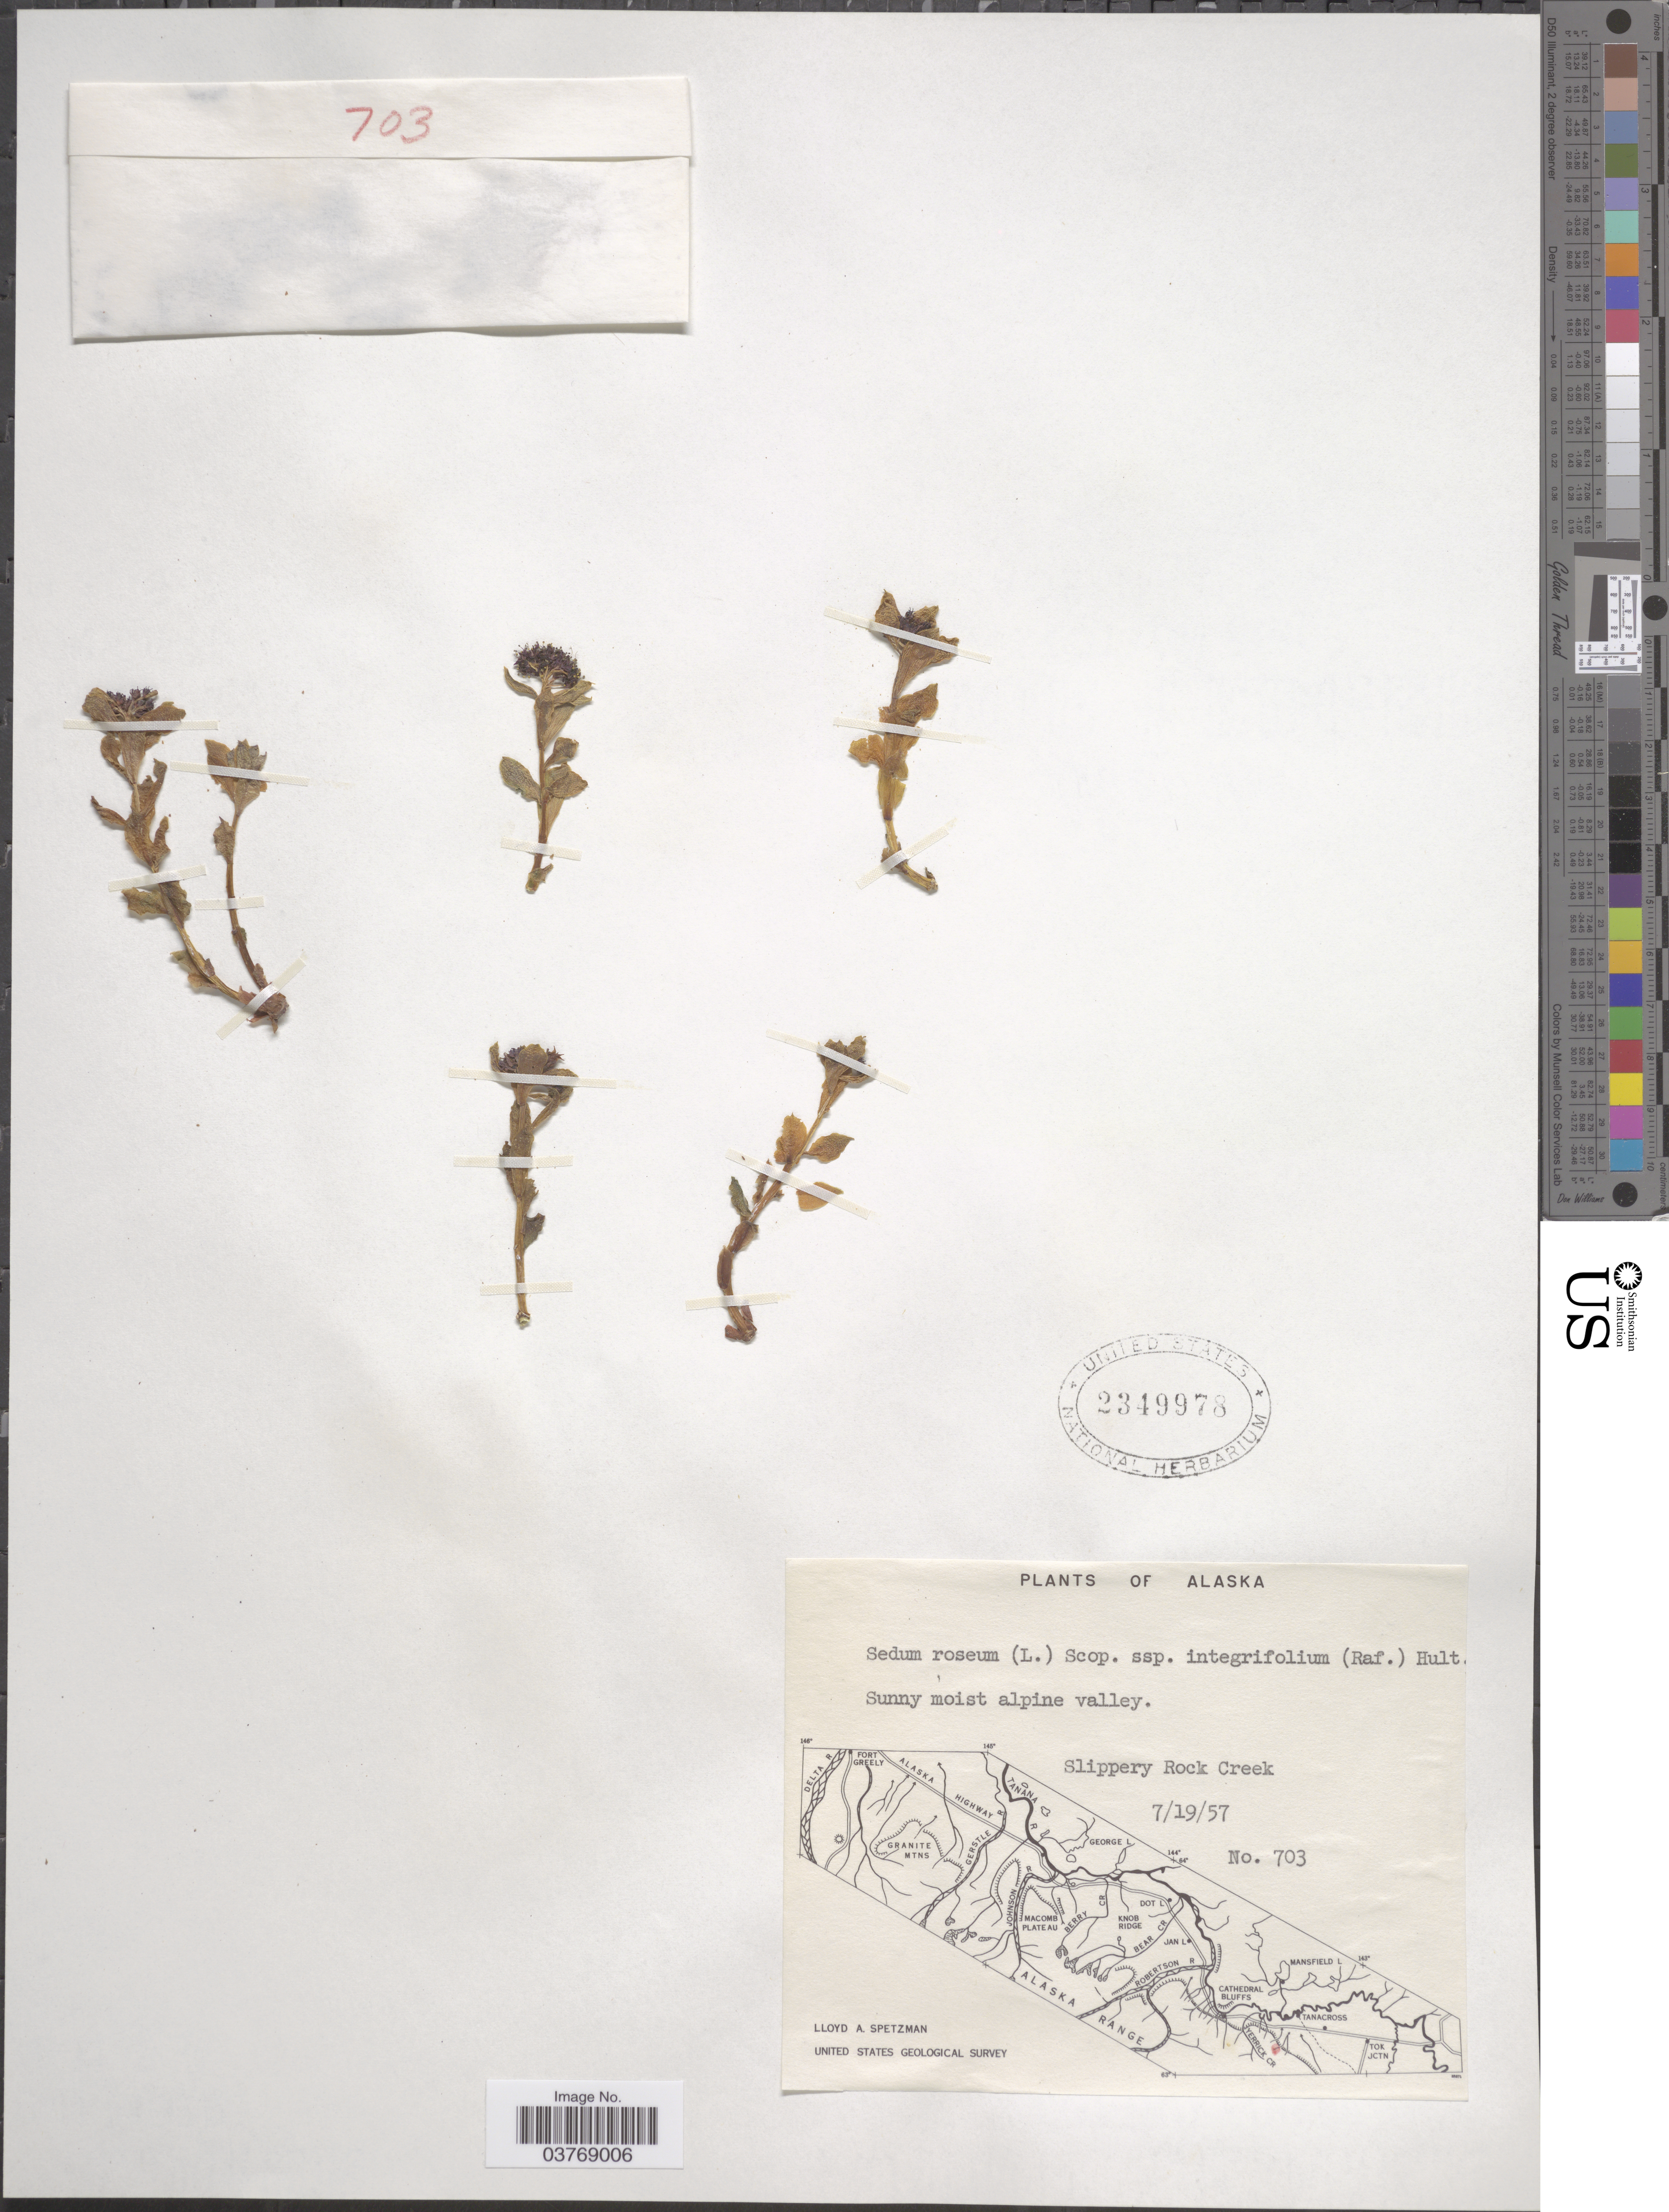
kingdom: Plantae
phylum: Tracheophyta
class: Magnoliopsida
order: Saxifragales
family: Crassulaceae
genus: Rhodiola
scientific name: Rhodiola integrifolia subsp. integrifolia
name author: Raf.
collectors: L. Spetzman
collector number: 703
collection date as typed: Transcribed d/m/y: 19/7/57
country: United States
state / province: Alaska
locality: Slippery Rock Creek.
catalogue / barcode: US 2349978